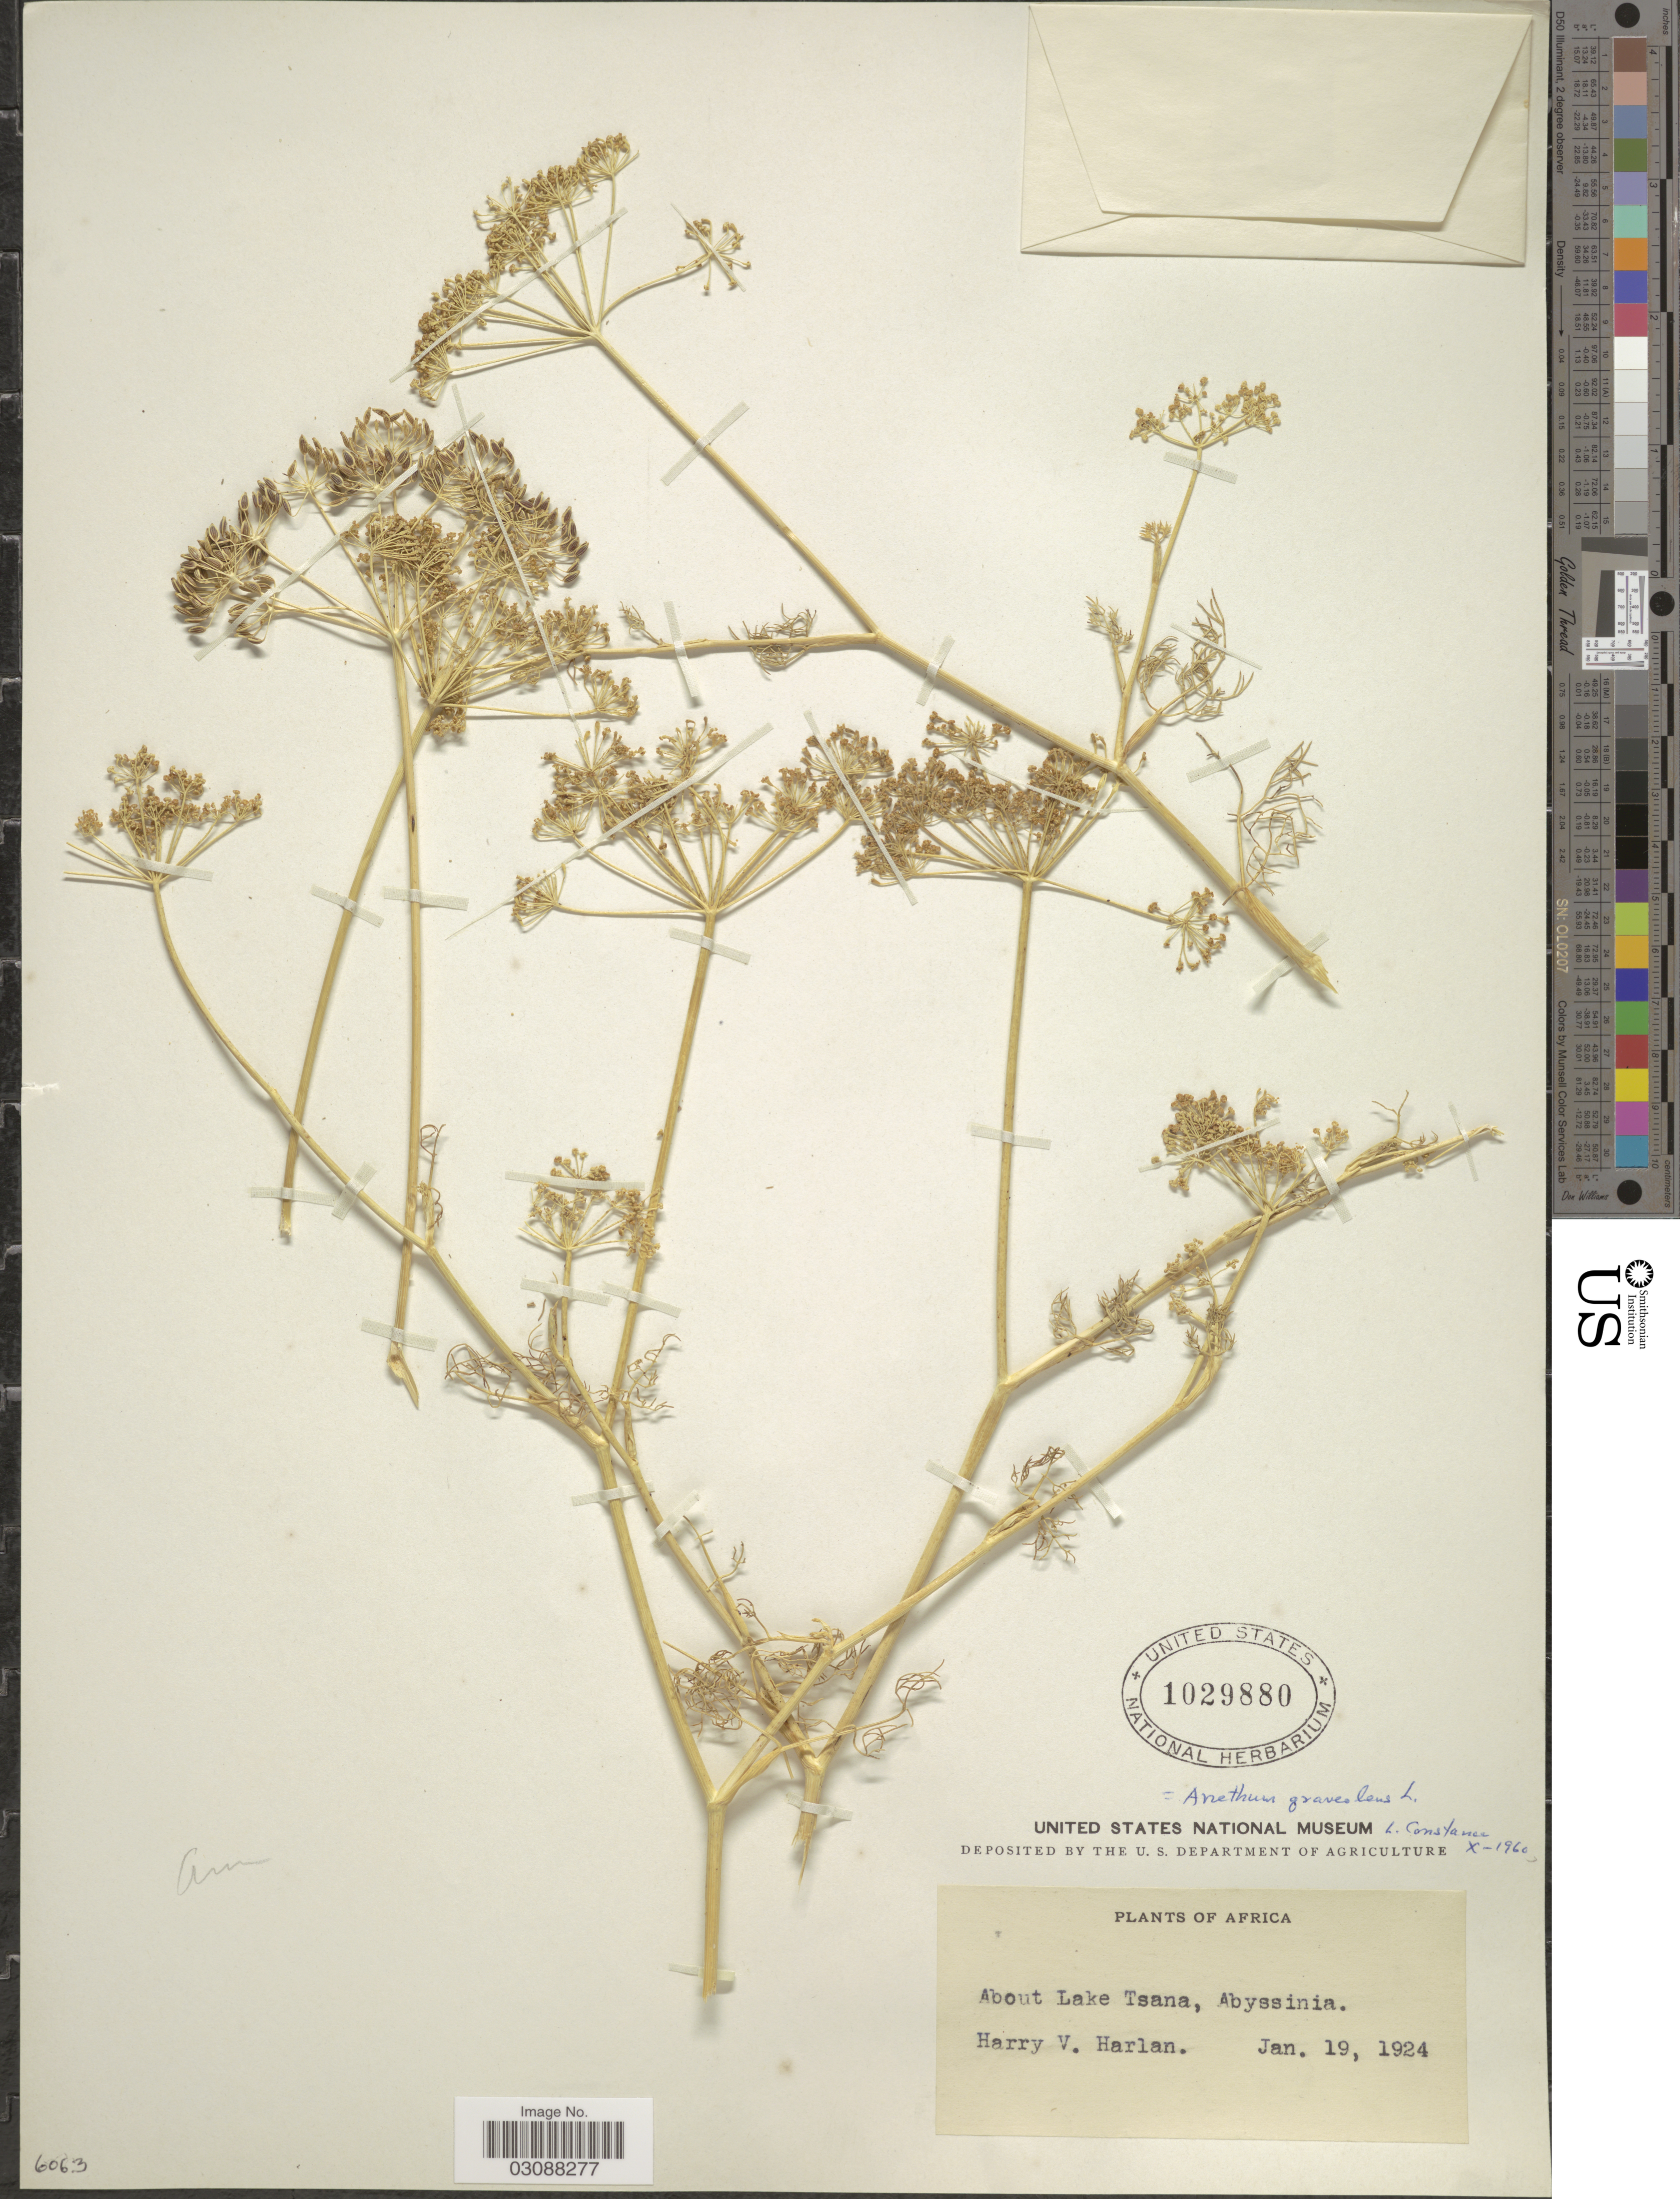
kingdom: Plantae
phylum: Tracheophyta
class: Magnoliopsida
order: Apiales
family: Apiaceae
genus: Anethum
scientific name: Anethum graveolens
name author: L.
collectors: H. Harlan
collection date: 1924-01-19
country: Eritrea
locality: About Lake Tsana, Abyssinia.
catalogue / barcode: US 1029880